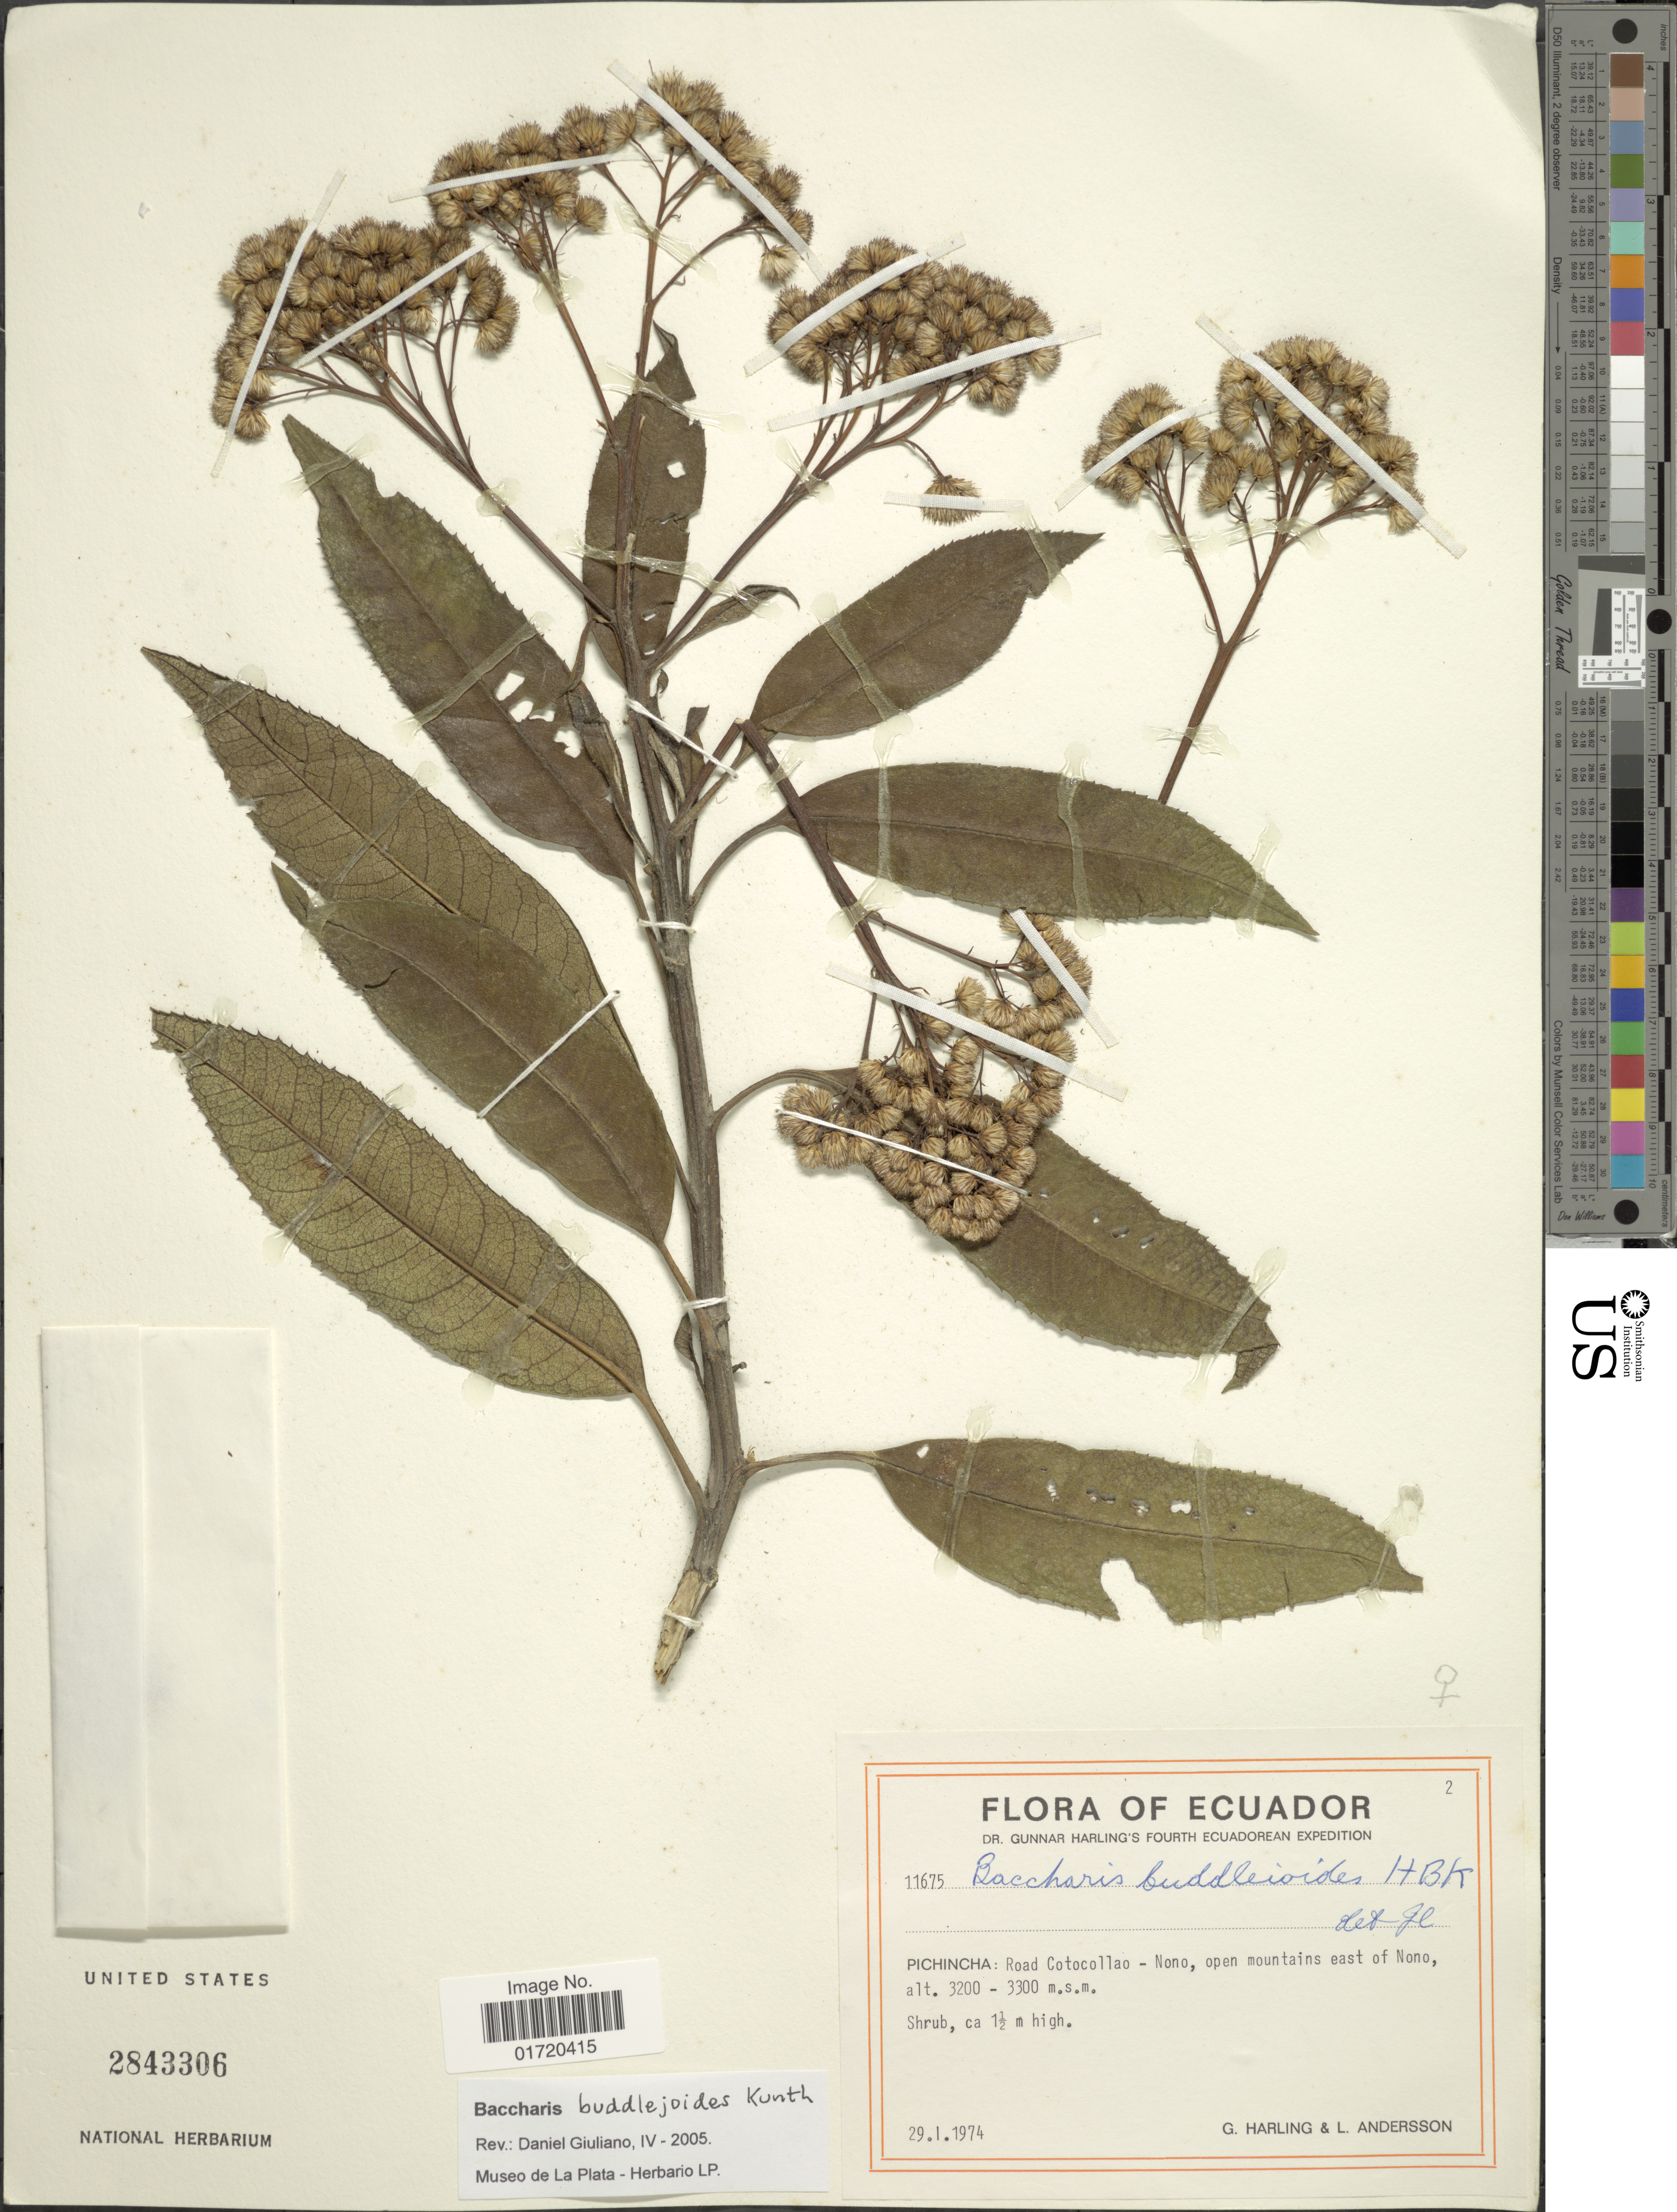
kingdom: Plantae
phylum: Tracheophyta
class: Magnoliopsida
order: Asterales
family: Asteraceae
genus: Baccharis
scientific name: Baccharis buddlejoides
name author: Kunth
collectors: G. Harling & L. Andersson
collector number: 11675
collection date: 1974-01-29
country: Ecuador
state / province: Pichincha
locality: Road Cotocallao - Nono, open mountains east of Nono.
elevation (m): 3200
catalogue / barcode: US 2843306